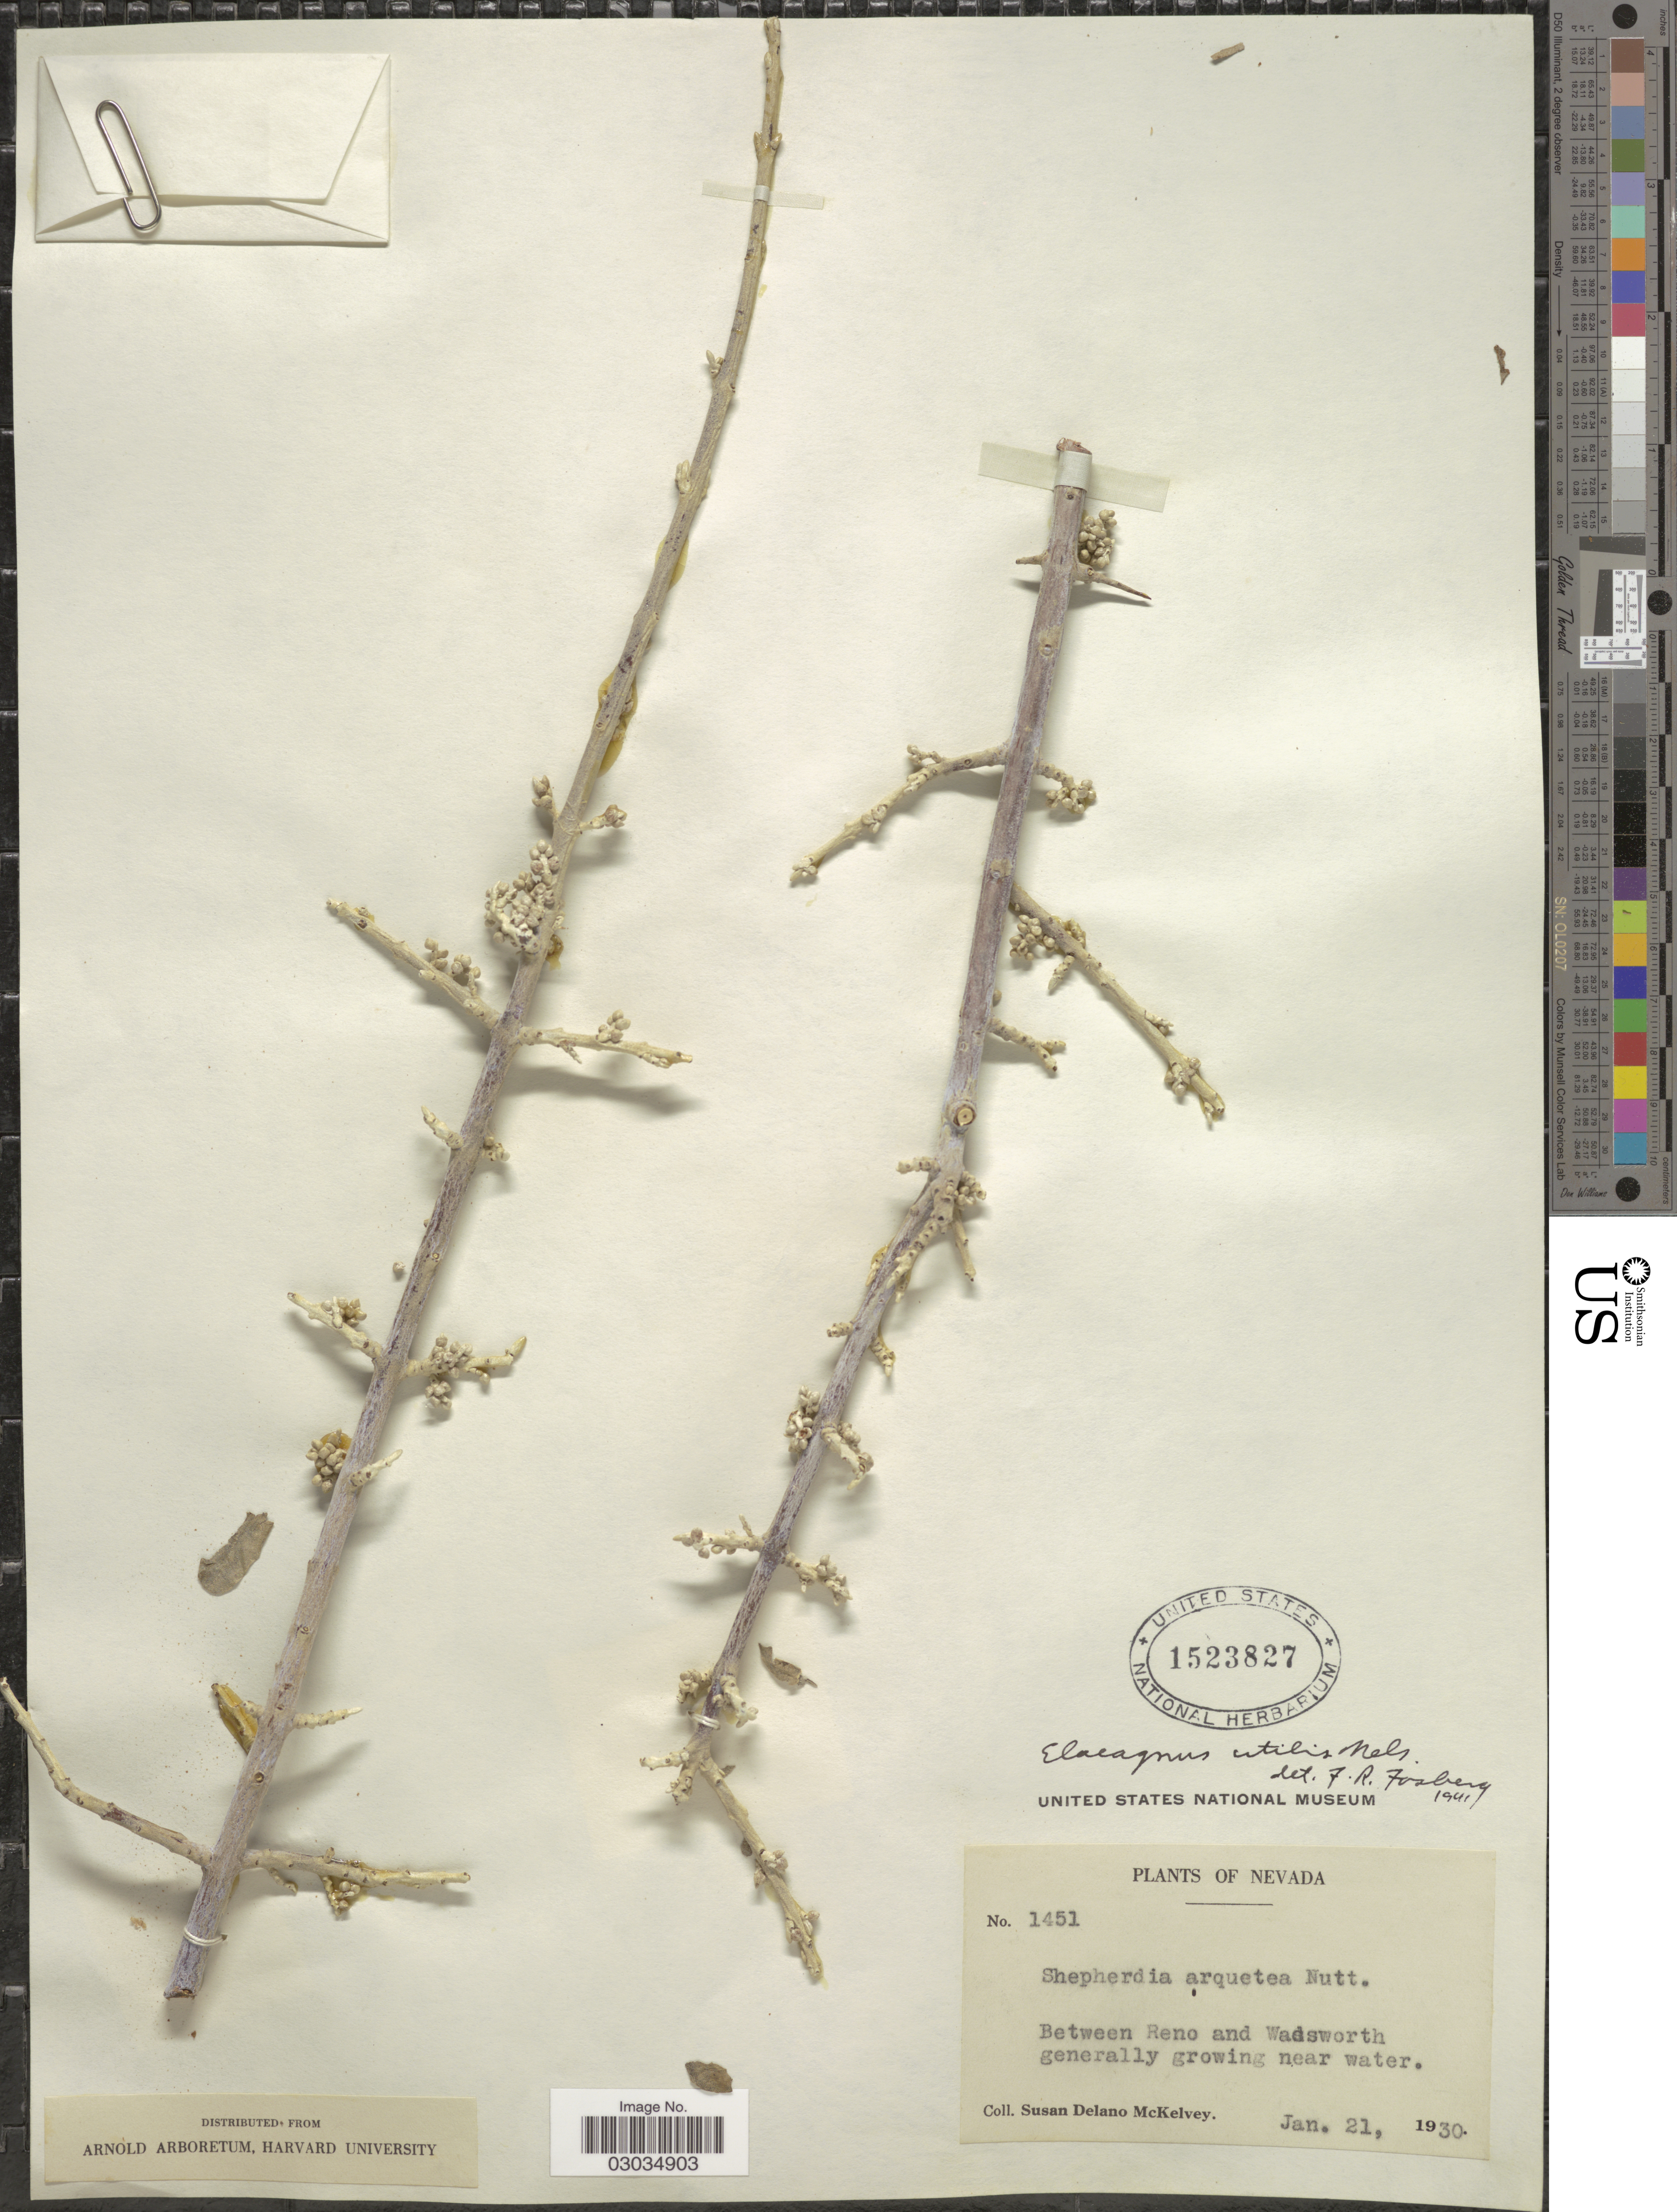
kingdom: Plantae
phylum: Tracheophyta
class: Magnoliopsida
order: Rosales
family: Elaeagnaceae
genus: Shepherdia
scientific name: Shepherdia argentea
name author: (Pursh) Nutt.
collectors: S. A. McKelvey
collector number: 1451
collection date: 1930-01-21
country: United States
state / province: Nevada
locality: Between Reno and Wadsworth generally growing near water.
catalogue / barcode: US 1523827